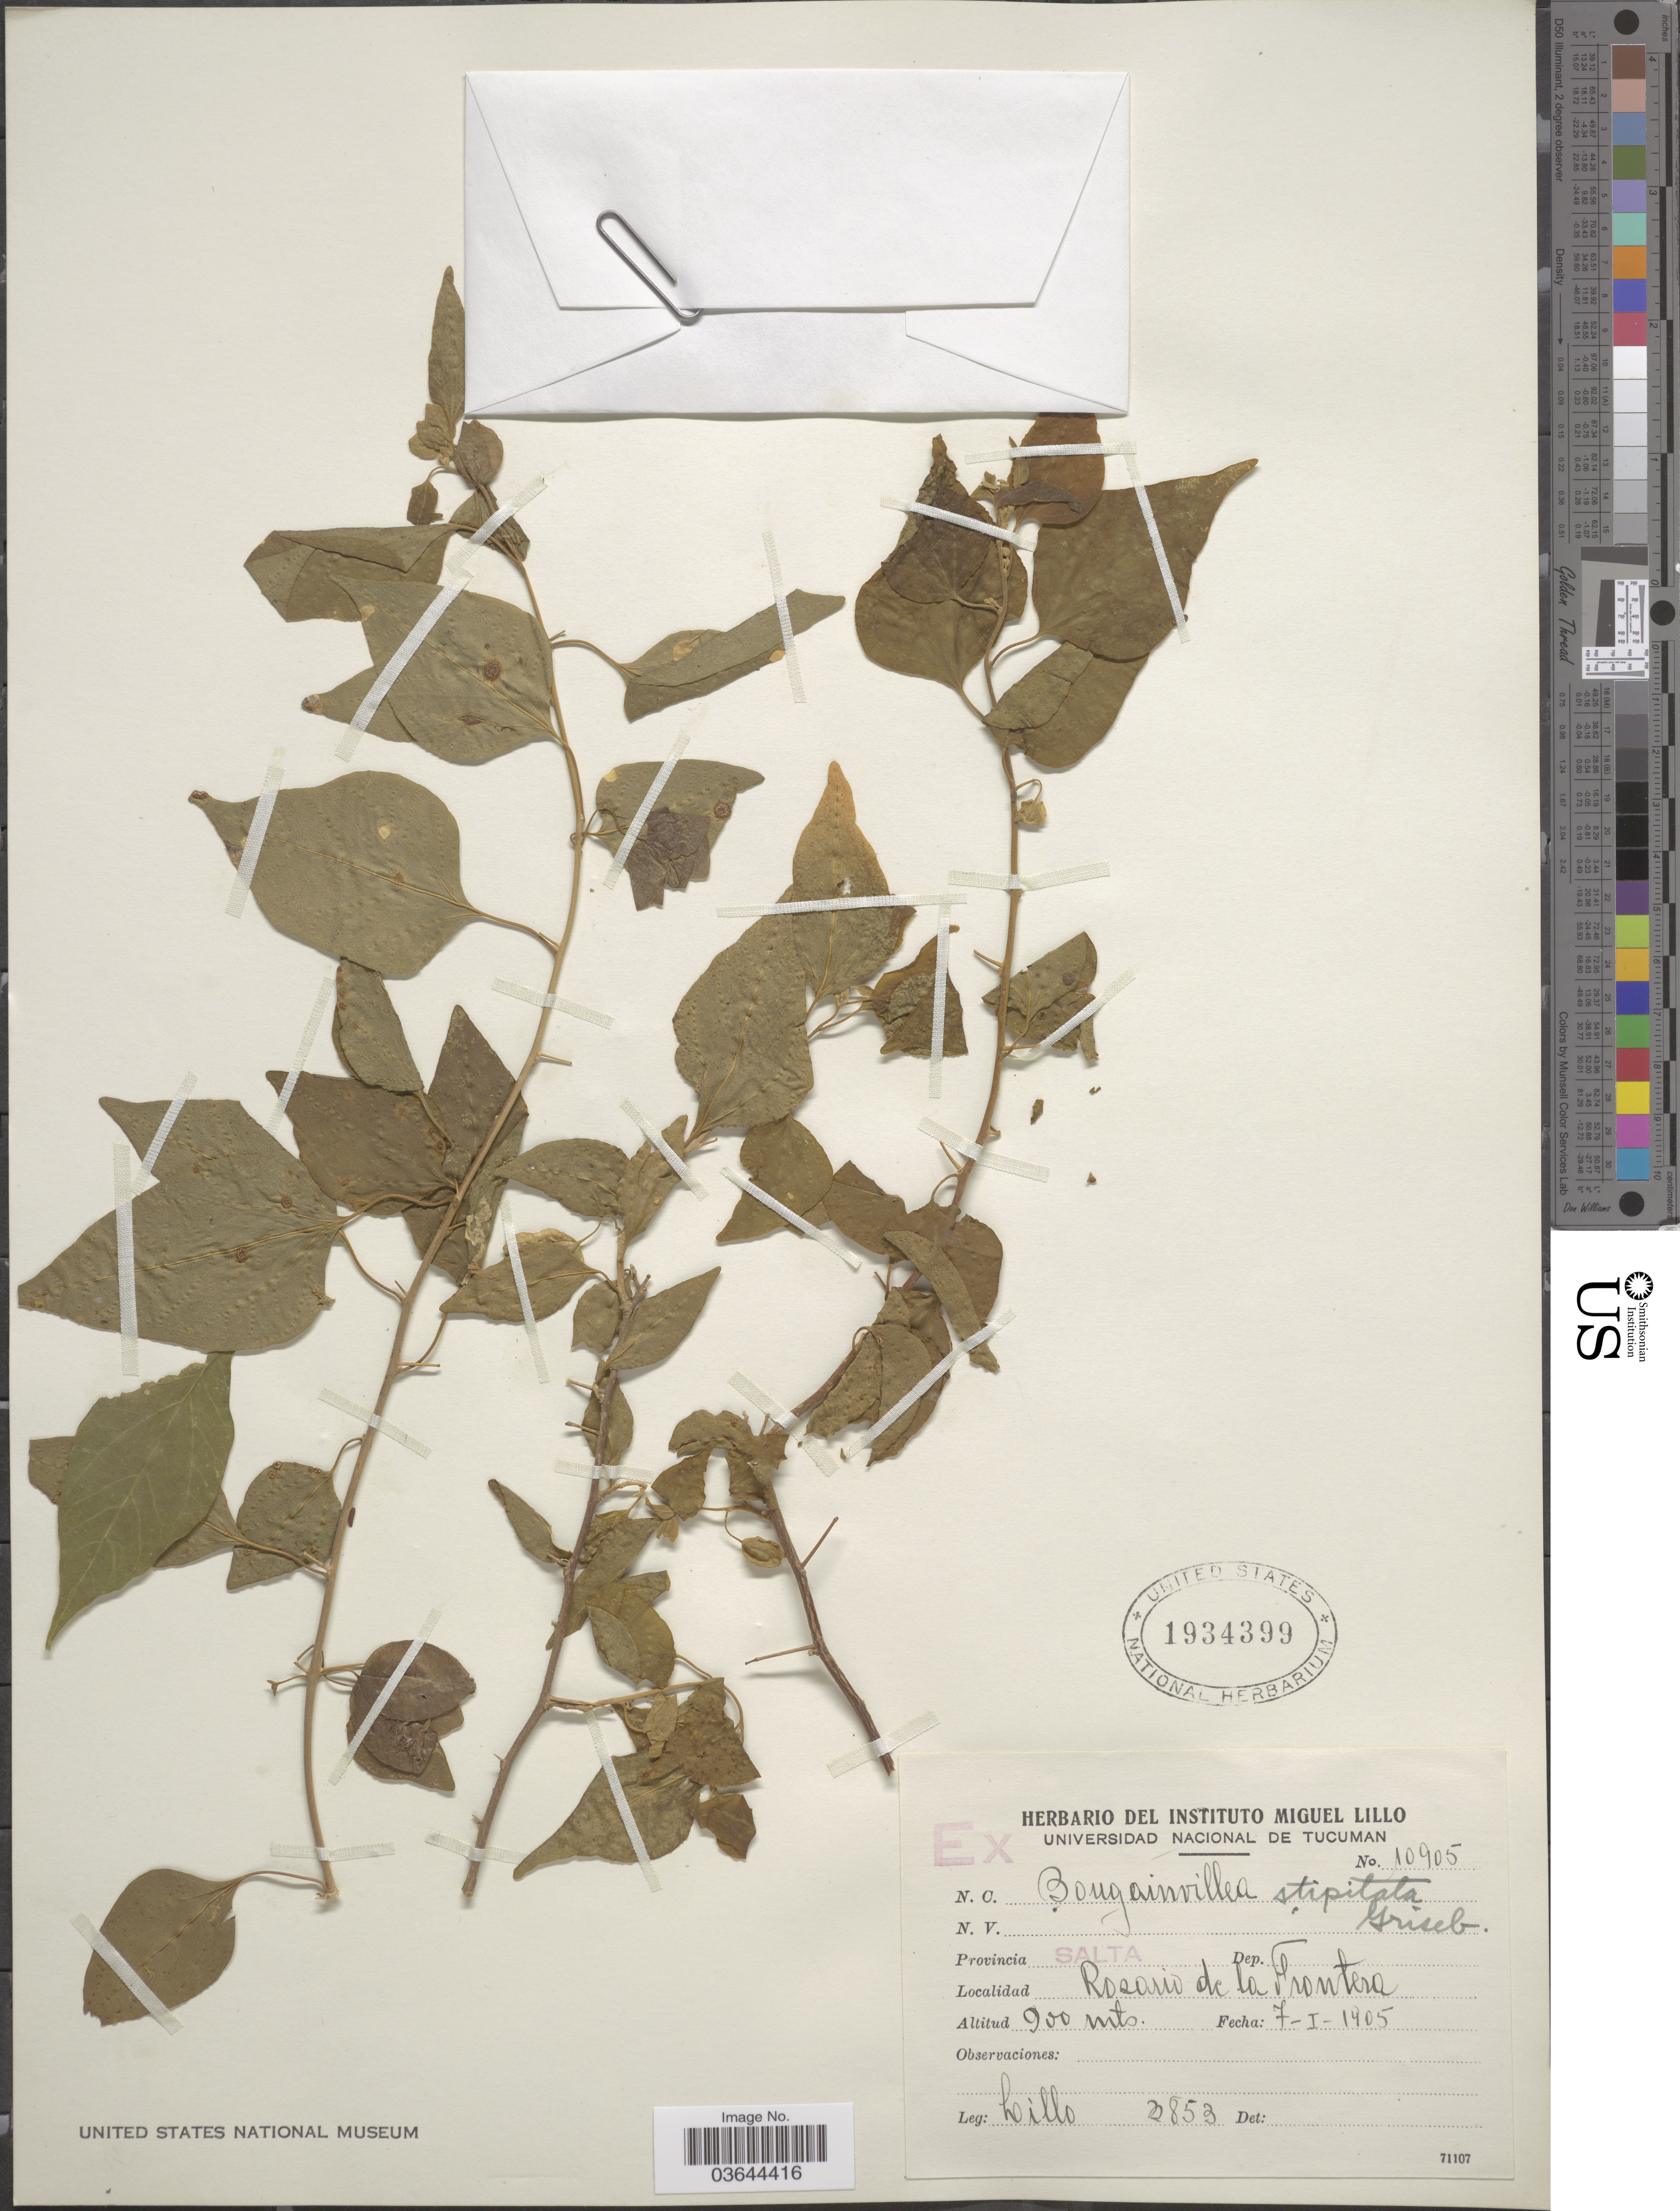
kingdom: Plantae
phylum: Tracheophyta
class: Magnoliopsida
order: Caryophyllales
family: Nyctaginaceae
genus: Bougainvillea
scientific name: Bougainvillea stipitata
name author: Griseb.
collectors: -. Lillo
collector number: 2853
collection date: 1905-01-07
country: Argentina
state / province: Salta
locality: Rosario de la Frontera.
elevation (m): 900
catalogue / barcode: US 1934399